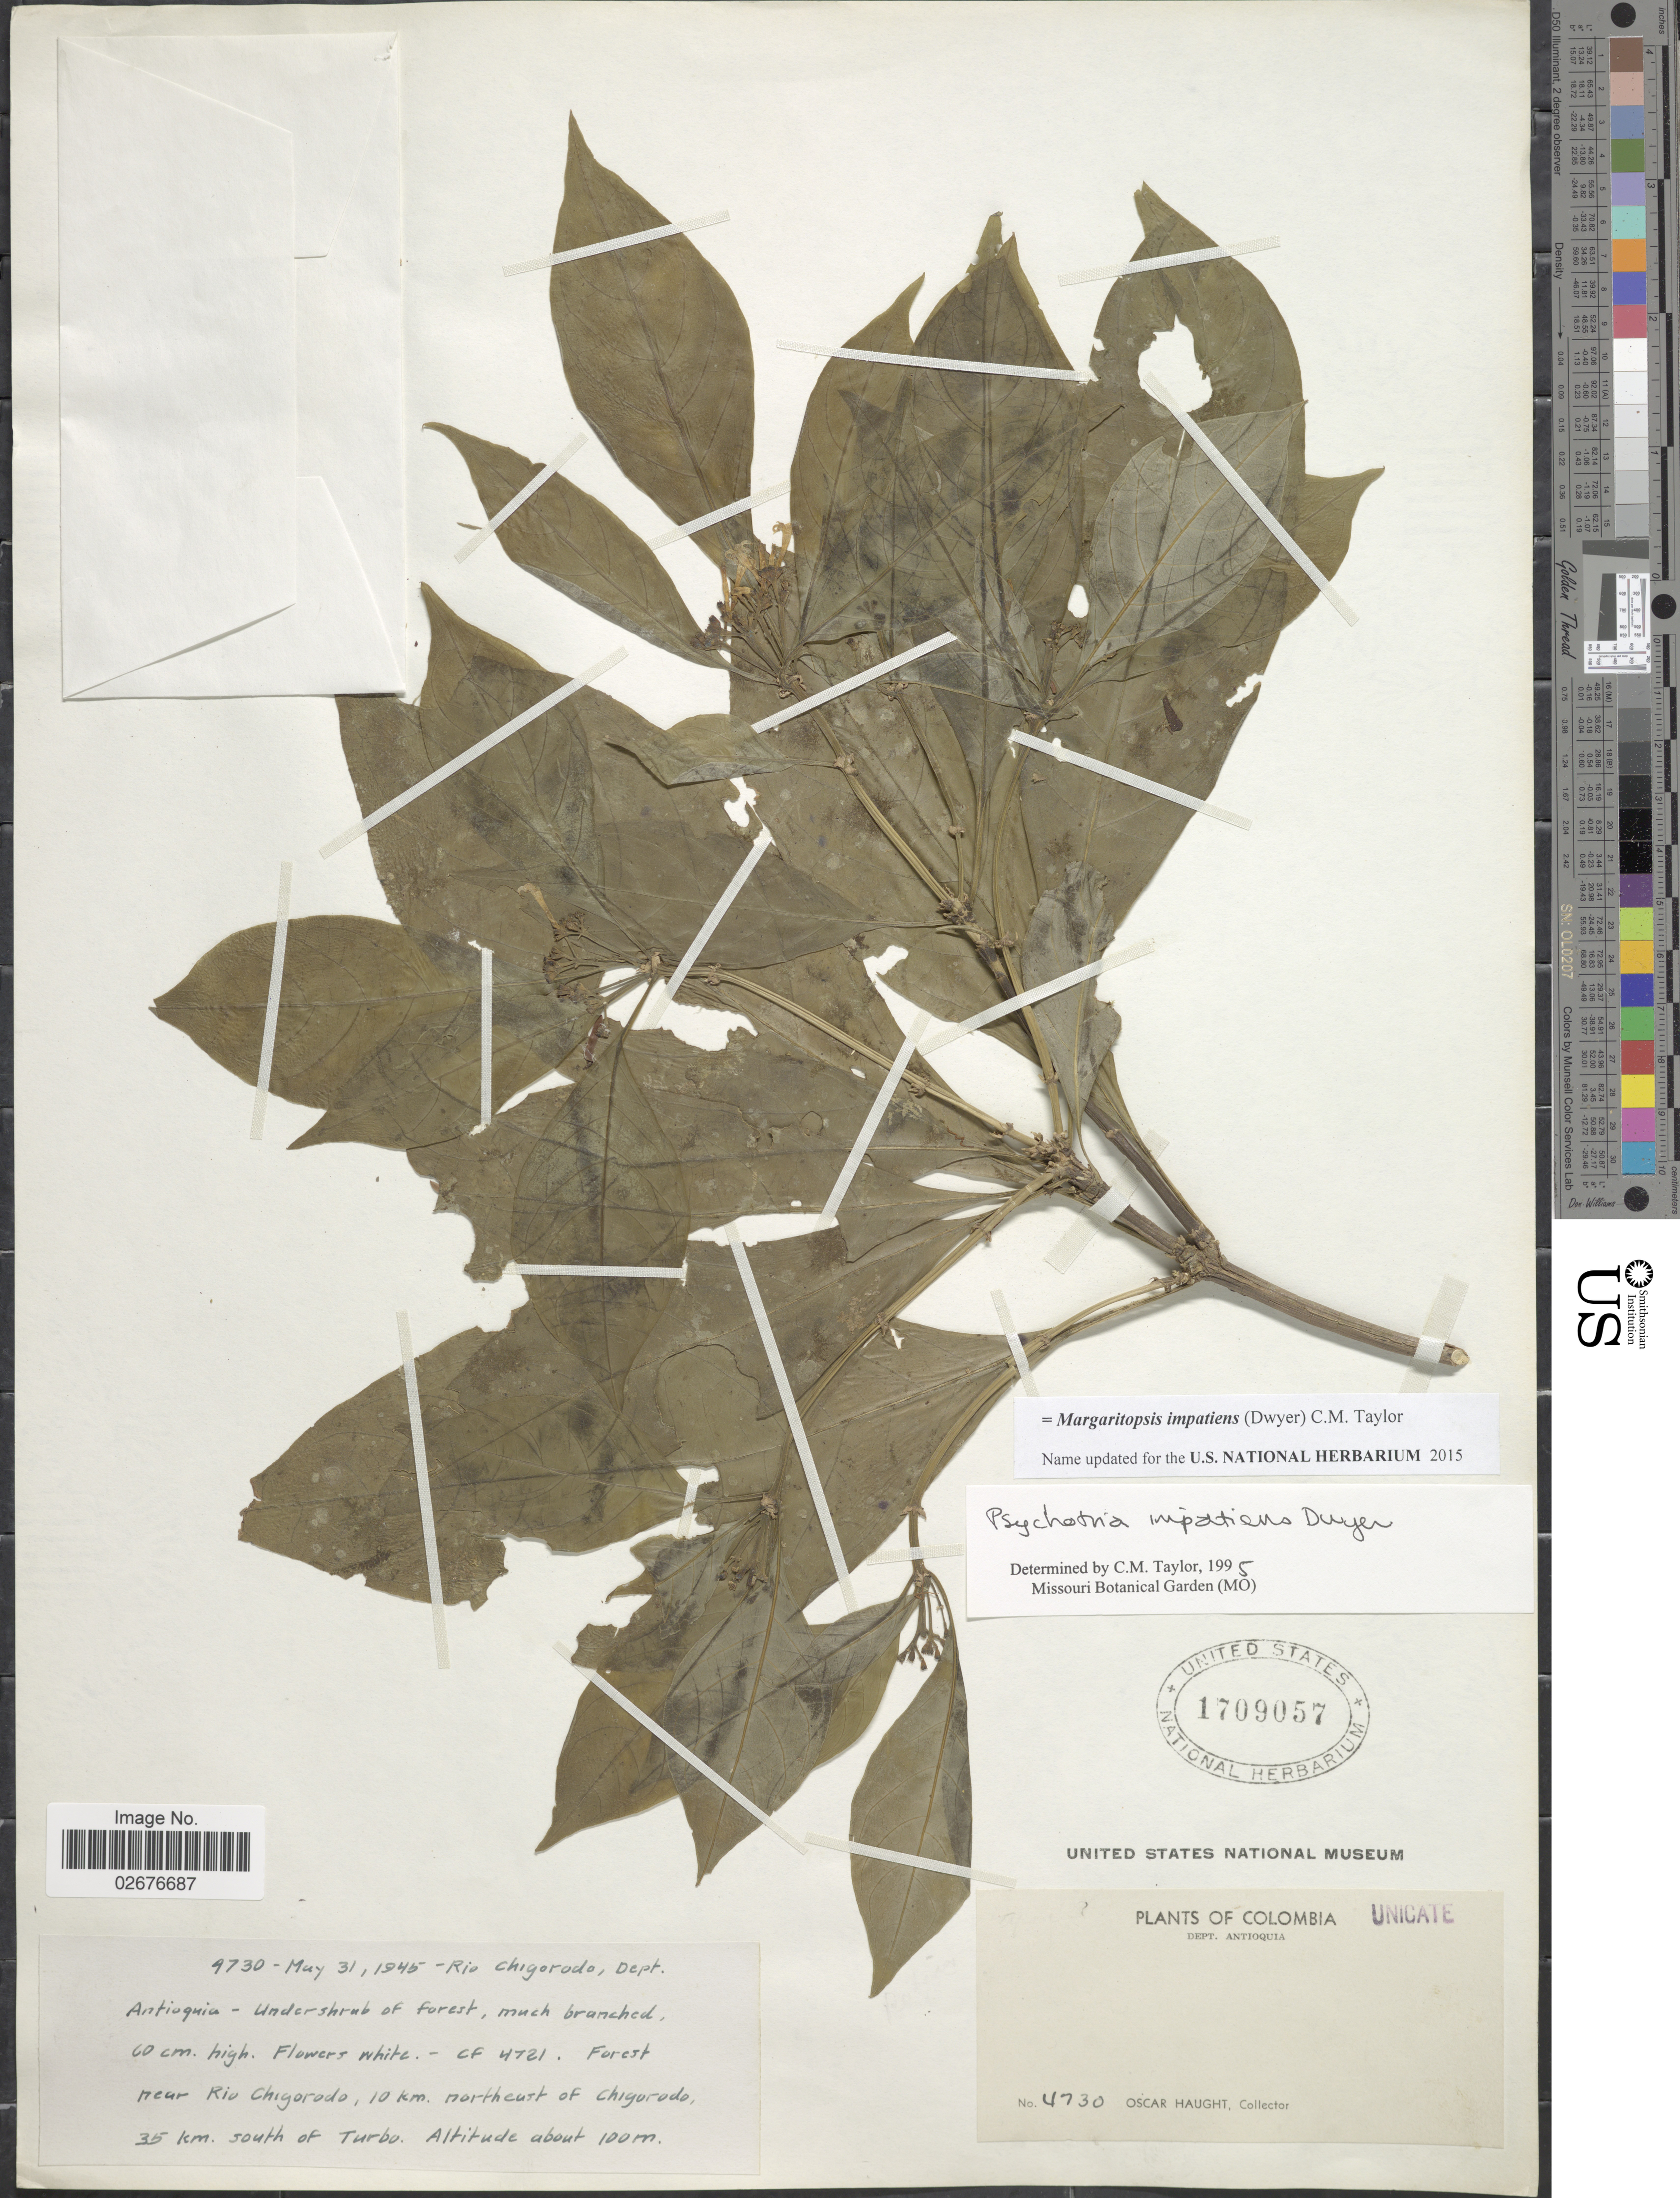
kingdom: Plantae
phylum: Tracheophyta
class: Magnoliopsida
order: Gentianales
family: Rubiaceae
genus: Margaritopsis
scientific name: Margaritopsis impatiens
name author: (Dwyer) C.M. Taylor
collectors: O. Haught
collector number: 4730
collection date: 1945-05-31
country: Colombia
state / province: Antioquia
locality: Rio Chigorodo, forest near Chigorodo, 10 km northeast of Chigorodo, 35 km. south of Turbo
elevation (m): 100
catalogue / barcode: US 1709057